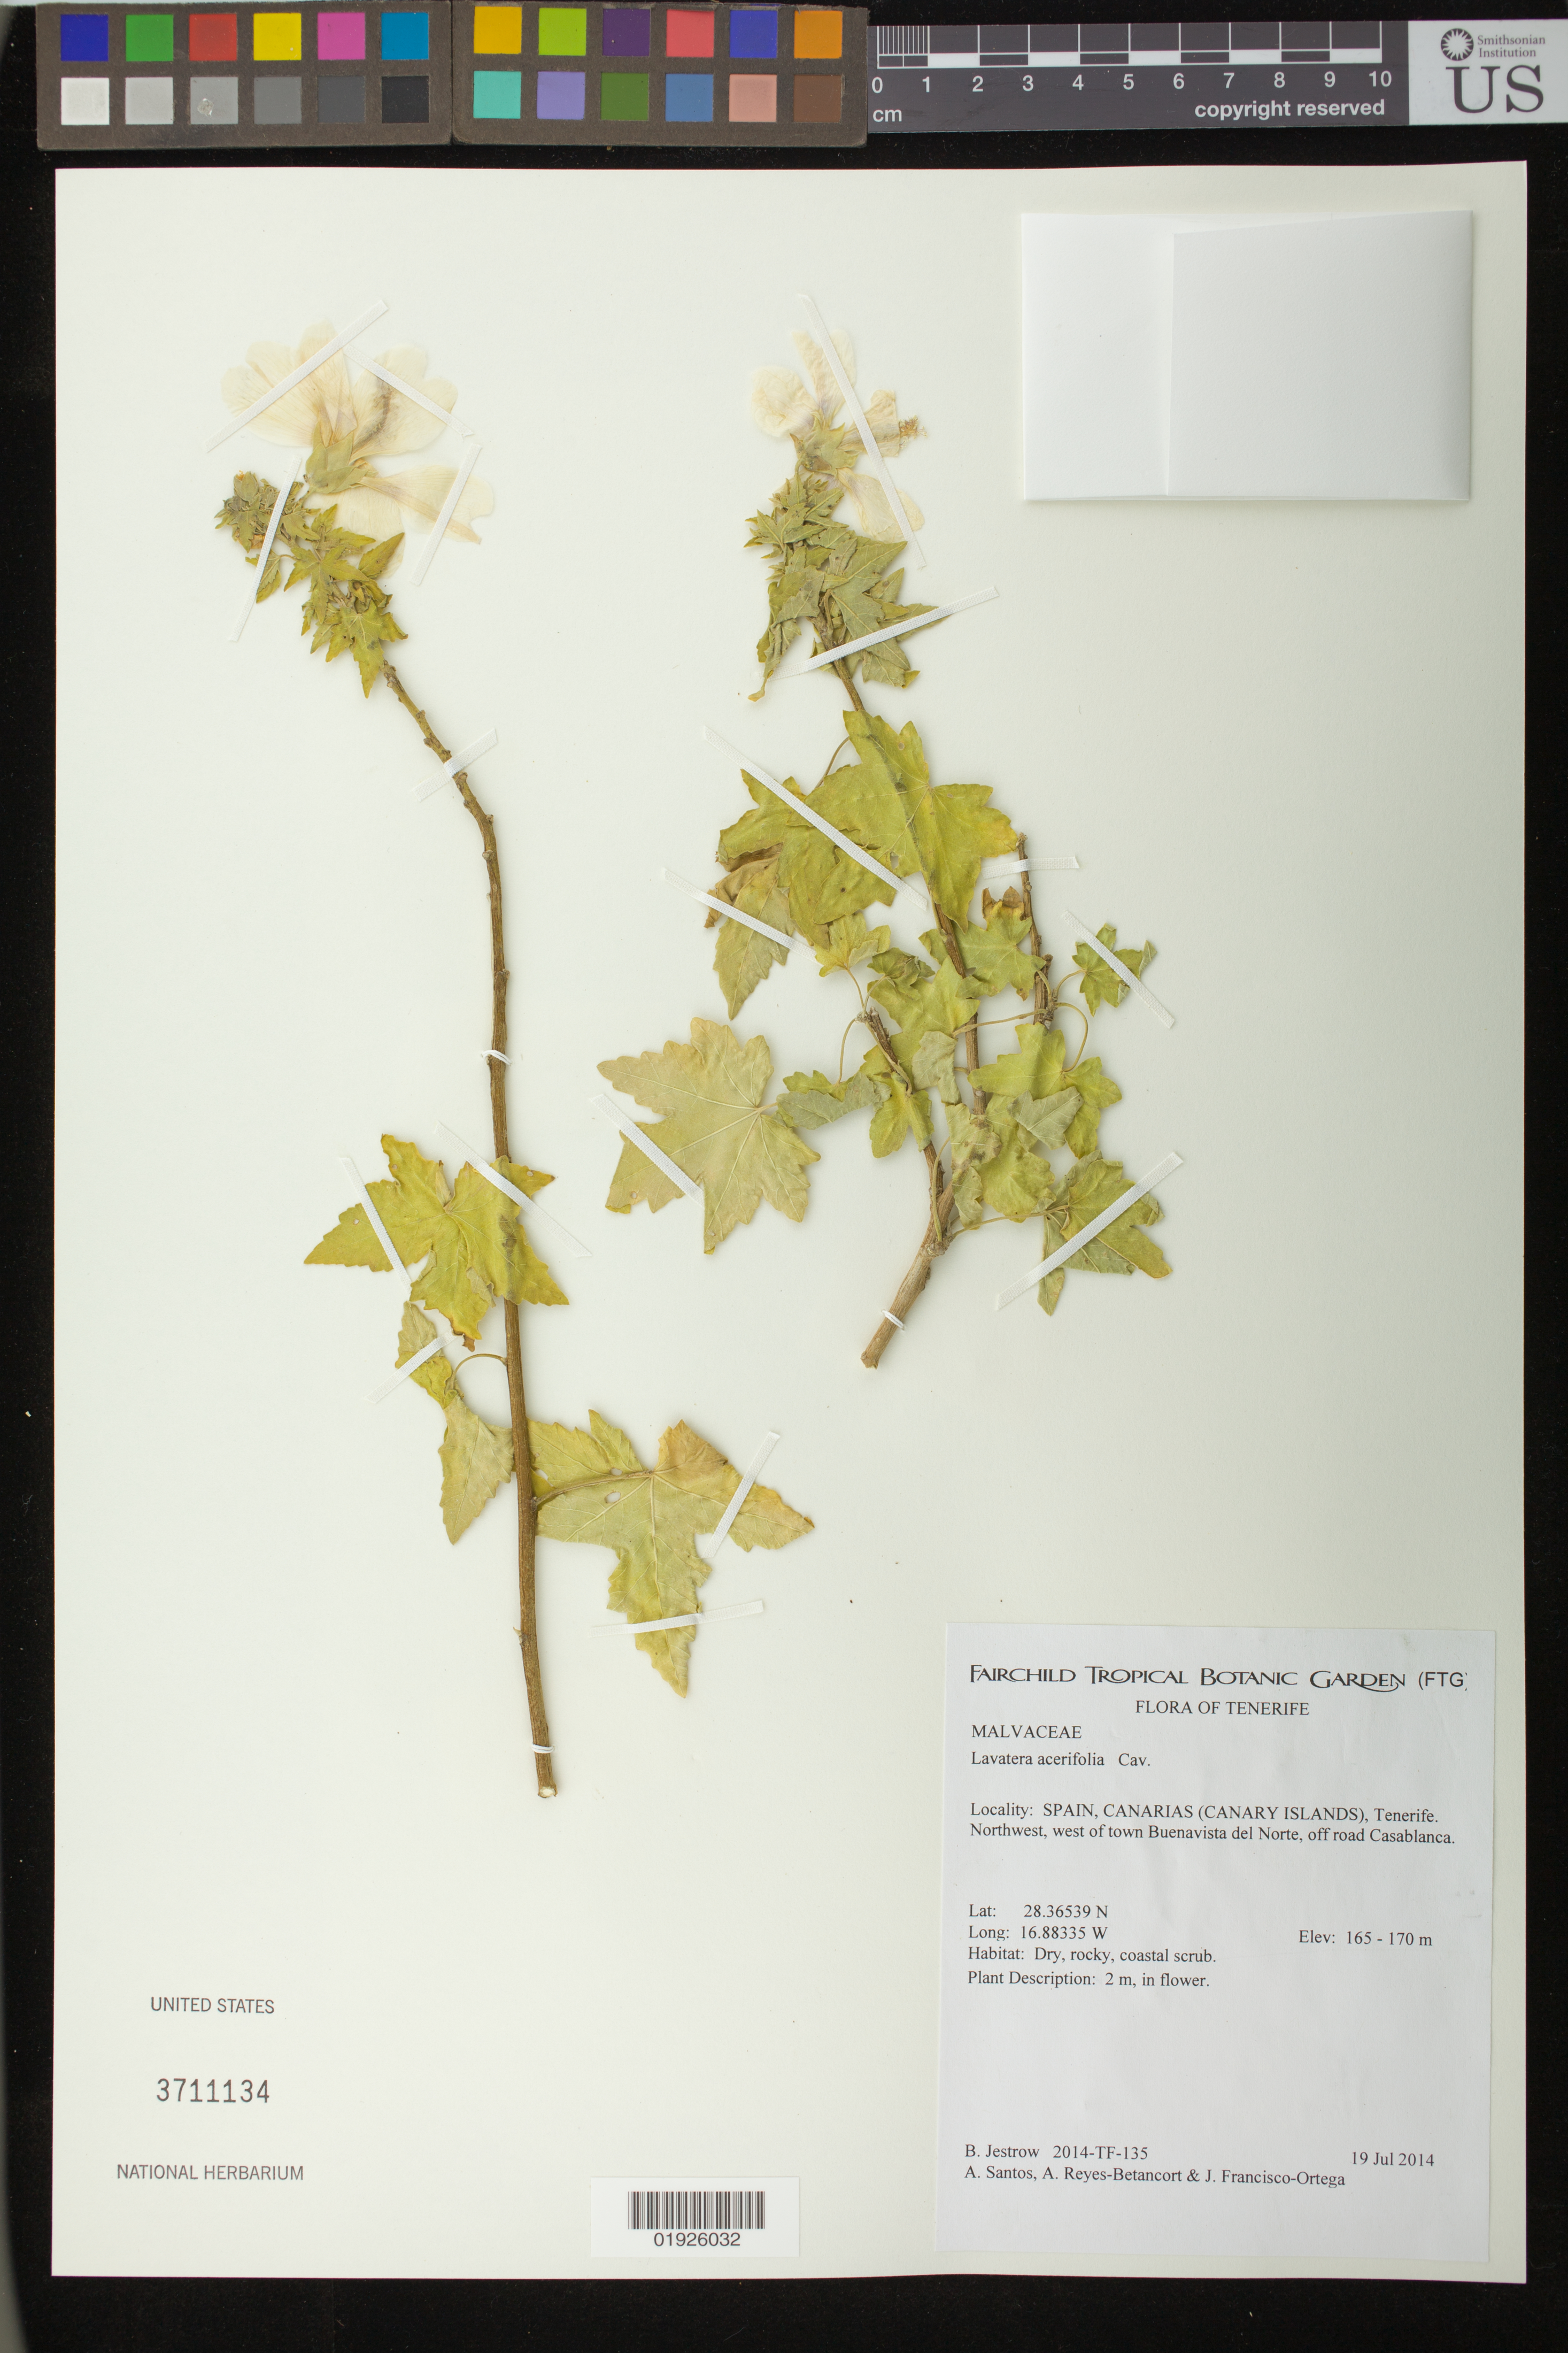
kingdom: Plantae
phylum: Tracheophyta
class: Magnoliopsida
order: Malvales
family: Malvaceae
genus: Malva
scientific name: Malva acerifolia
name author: (Cav.) Alef.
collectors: B. Jestrow, A. Santos, A. Reyes-Betancort & J. Fransisco-Ortega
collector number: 2014-TF-135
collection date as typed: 19 Jul 2014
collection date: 2014-07-19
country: Spain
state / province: Canarias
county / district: Santa Cruz de Tenerife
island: Tenerife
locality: Canary Islands, Tenerife. Northwest, west of town Buenavista del Norte, off road Casablanca.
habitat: Dry, rocky, coastal scrub.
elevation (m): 165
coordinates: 28.36539 N, 16.88335 W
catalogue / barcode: US 3711134